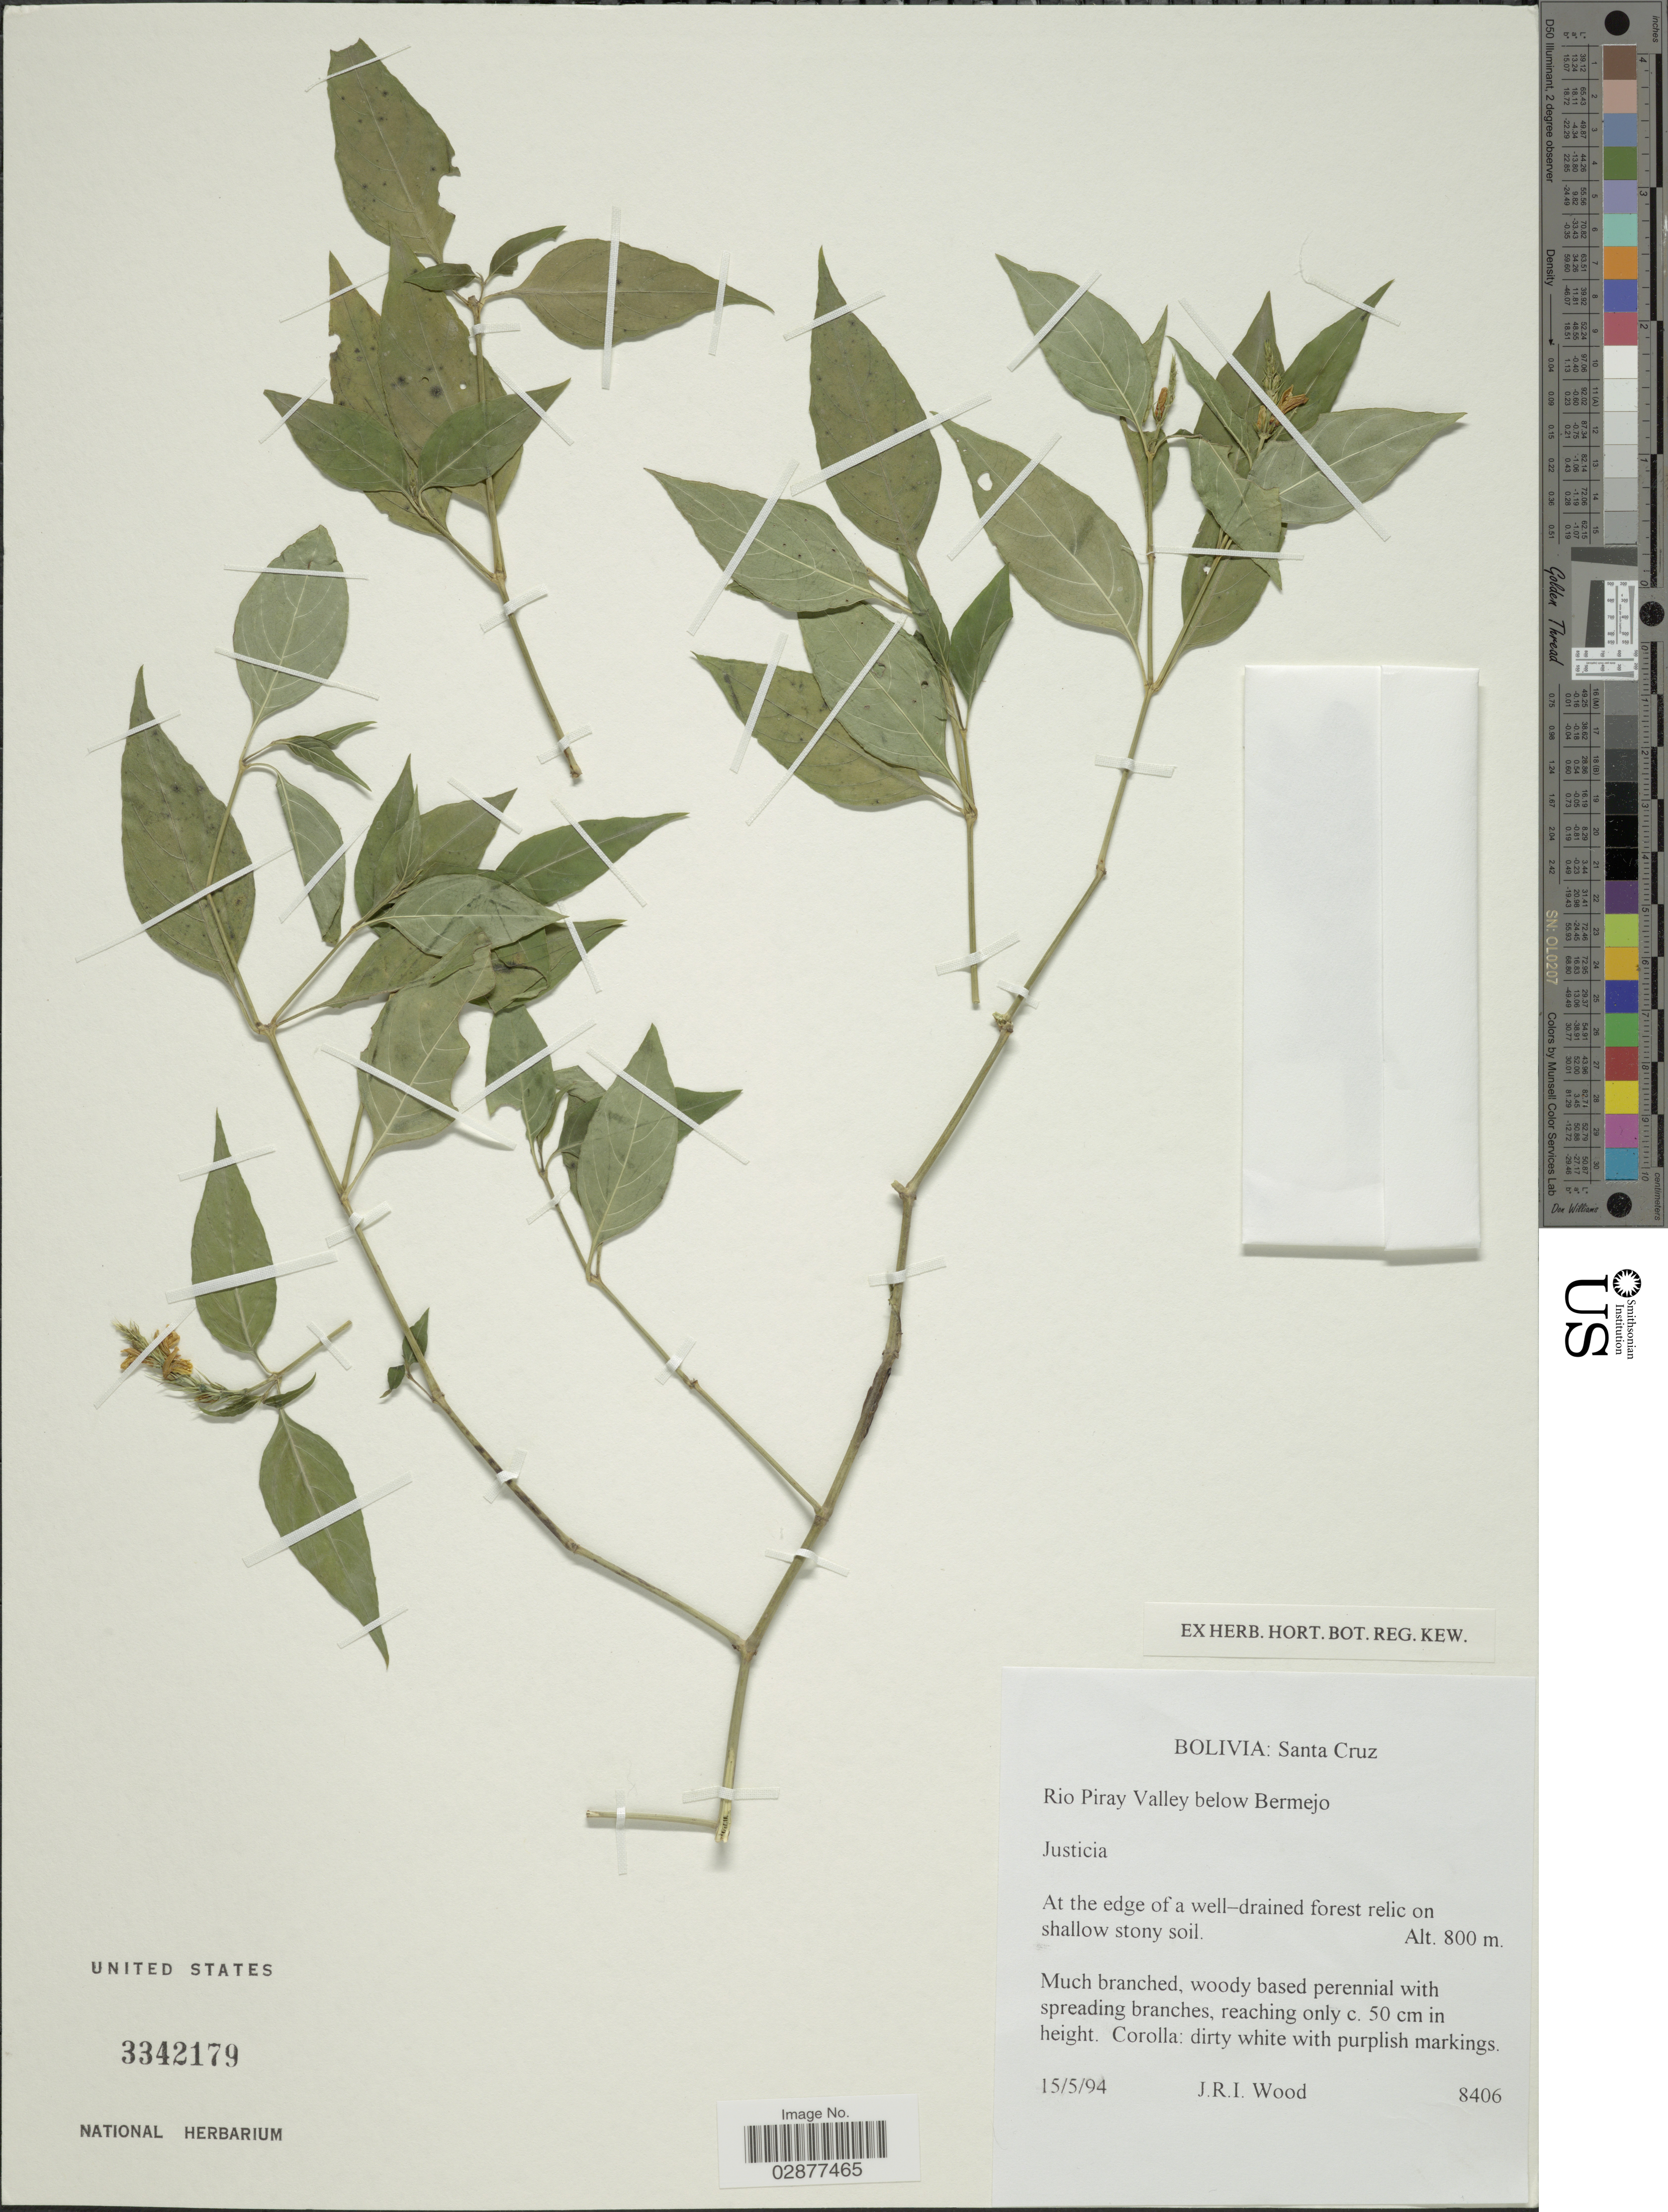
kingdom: Plantae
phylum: Tracheophyta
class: Magnoliopsida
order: Lamiales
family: Acanthaceae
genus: Justicia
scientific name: Justicia boliviana subsp. subintegrifolia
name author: (Rusby) Wassh. & J.R.I. Wood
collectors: J. R. I. Wood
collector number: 8406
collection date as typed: Transcribed d/m/y: 15/5/94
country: Bolivia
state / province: Santa Cruz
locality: Rio Piray Valley below Bermejo.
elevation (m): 800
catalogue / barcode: US 3342179